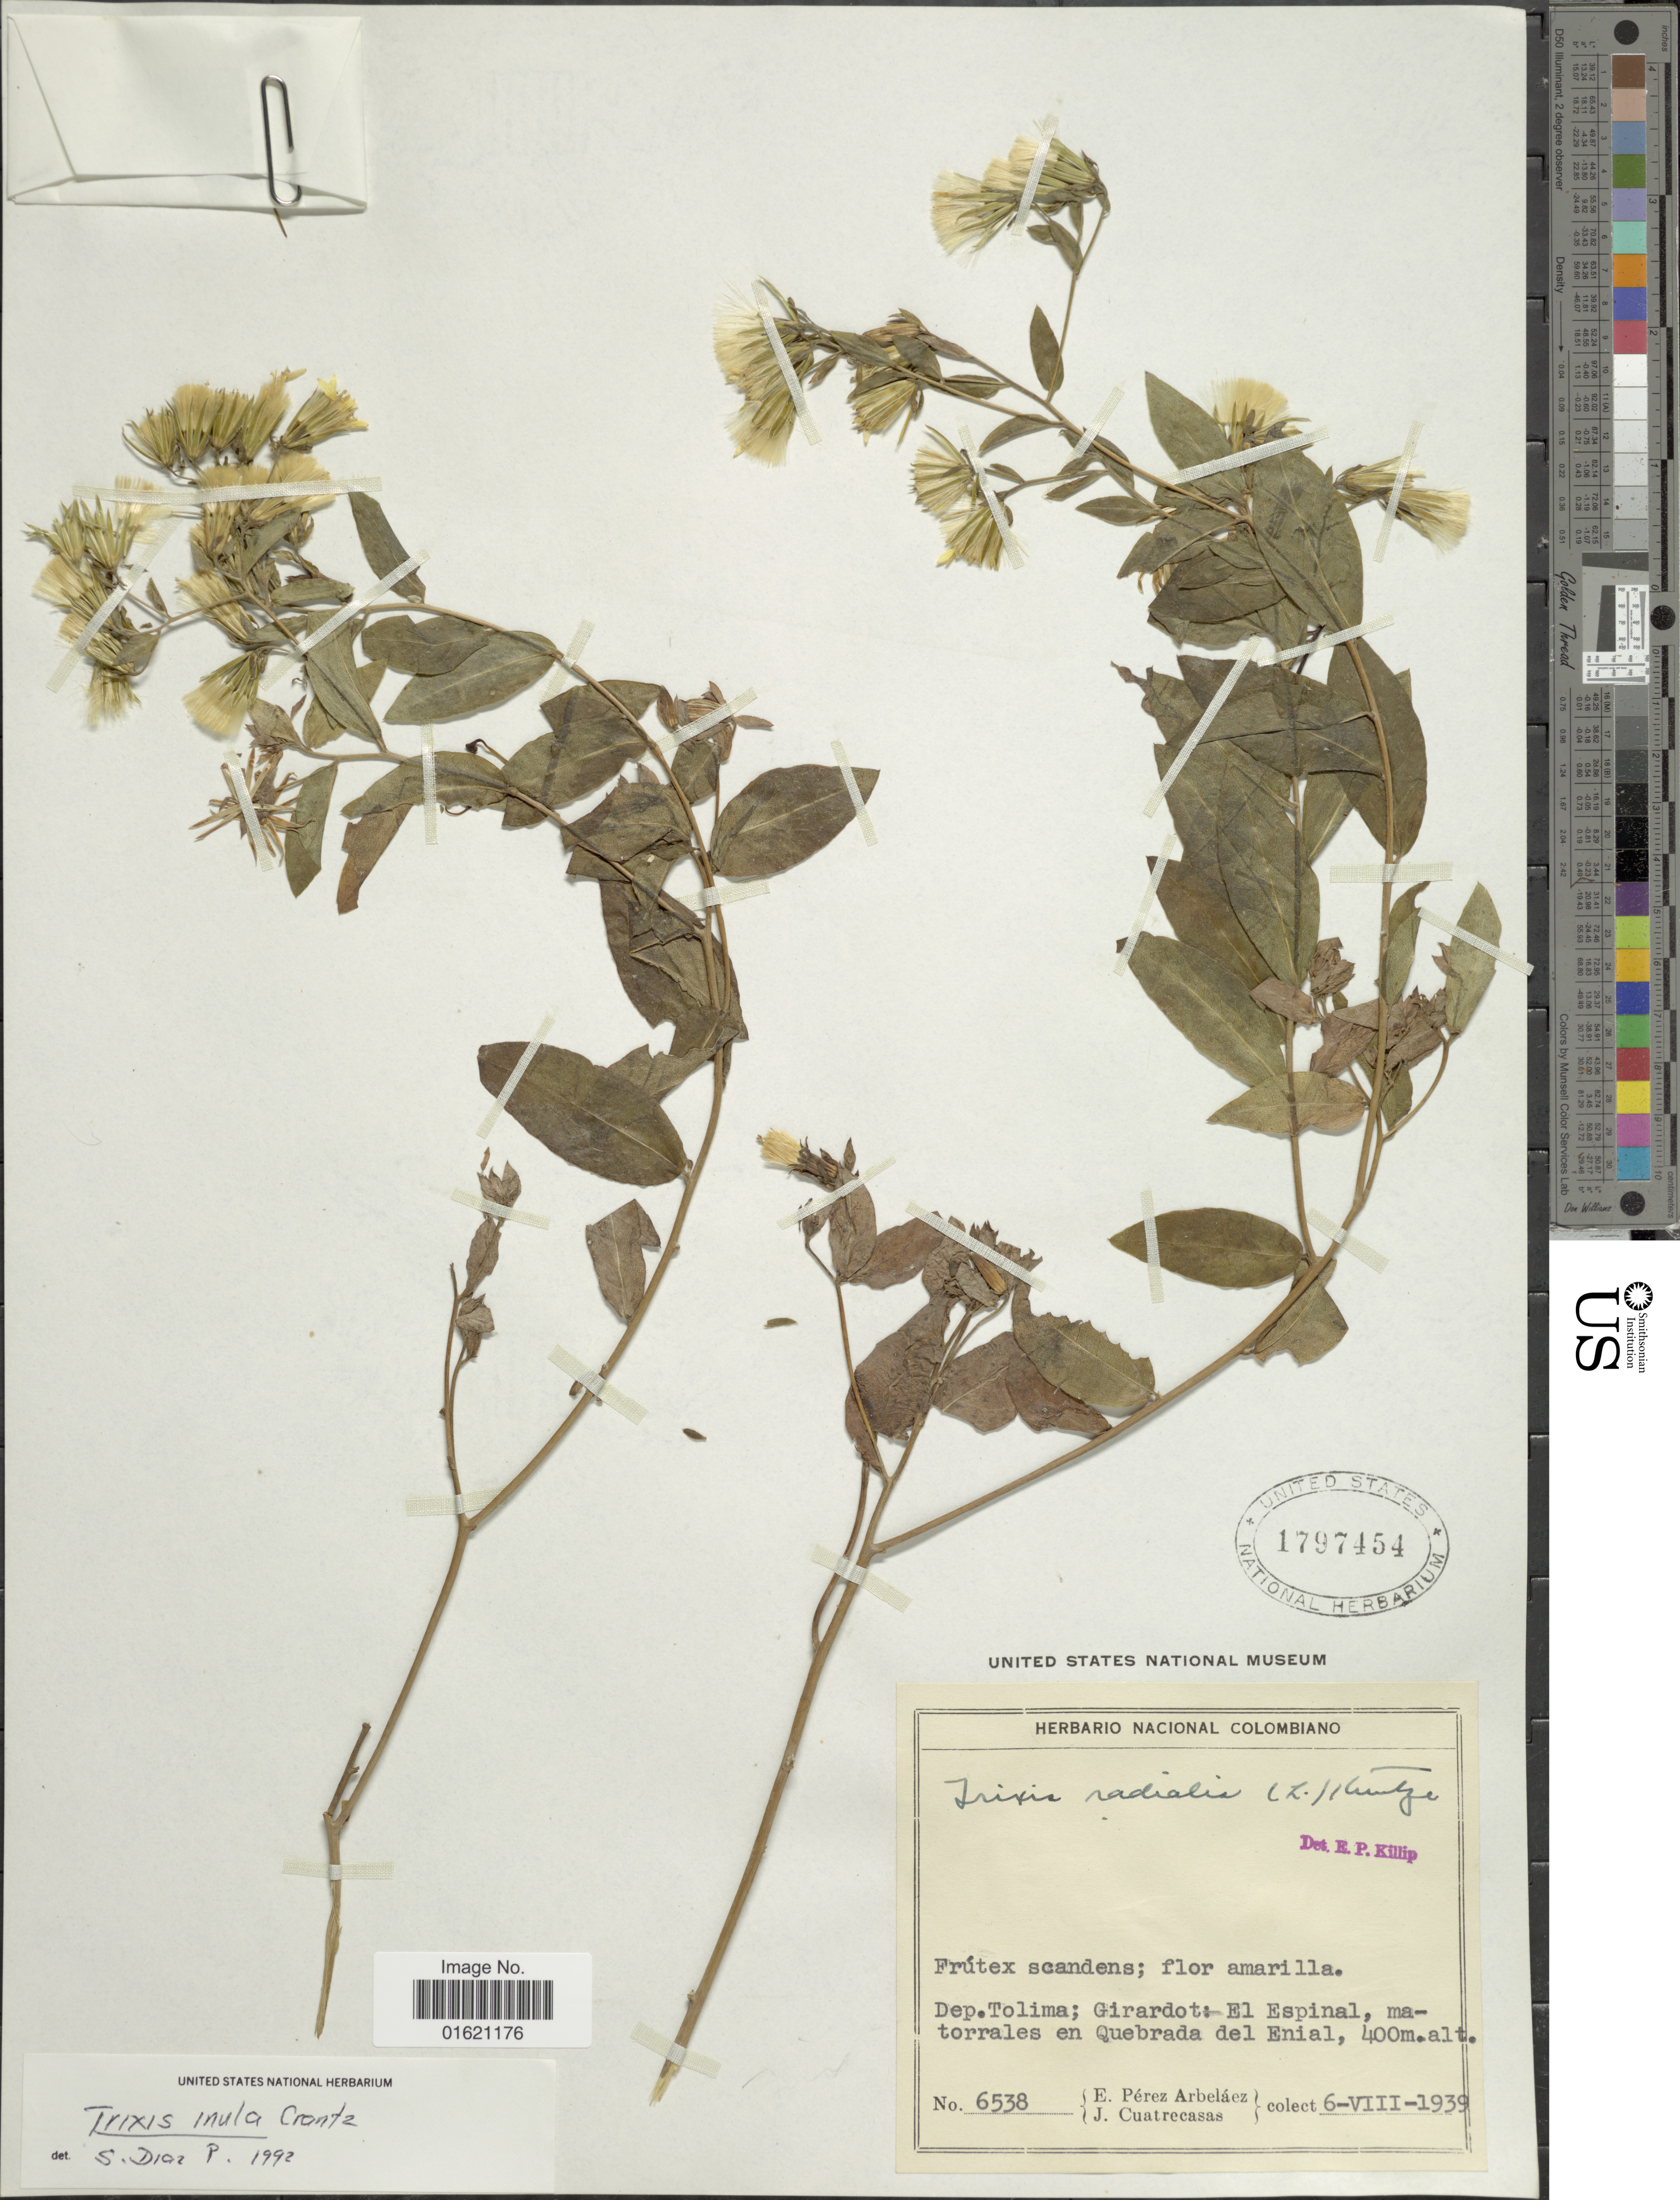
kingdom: Plantae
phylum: Tracheophyta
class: Magnoliopsida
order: Asterales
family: Asteraceae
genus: Trixis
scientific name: Trixis inula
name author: Crantz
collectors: E. Pérez Arbeláez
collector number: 6538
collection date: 1939-08-06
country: Colombia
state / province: Tolima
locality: Dep. Tolima: Girardot: El Espinal, matorrales en Quebrada del Enial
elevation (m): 400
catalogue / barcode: US 1797454